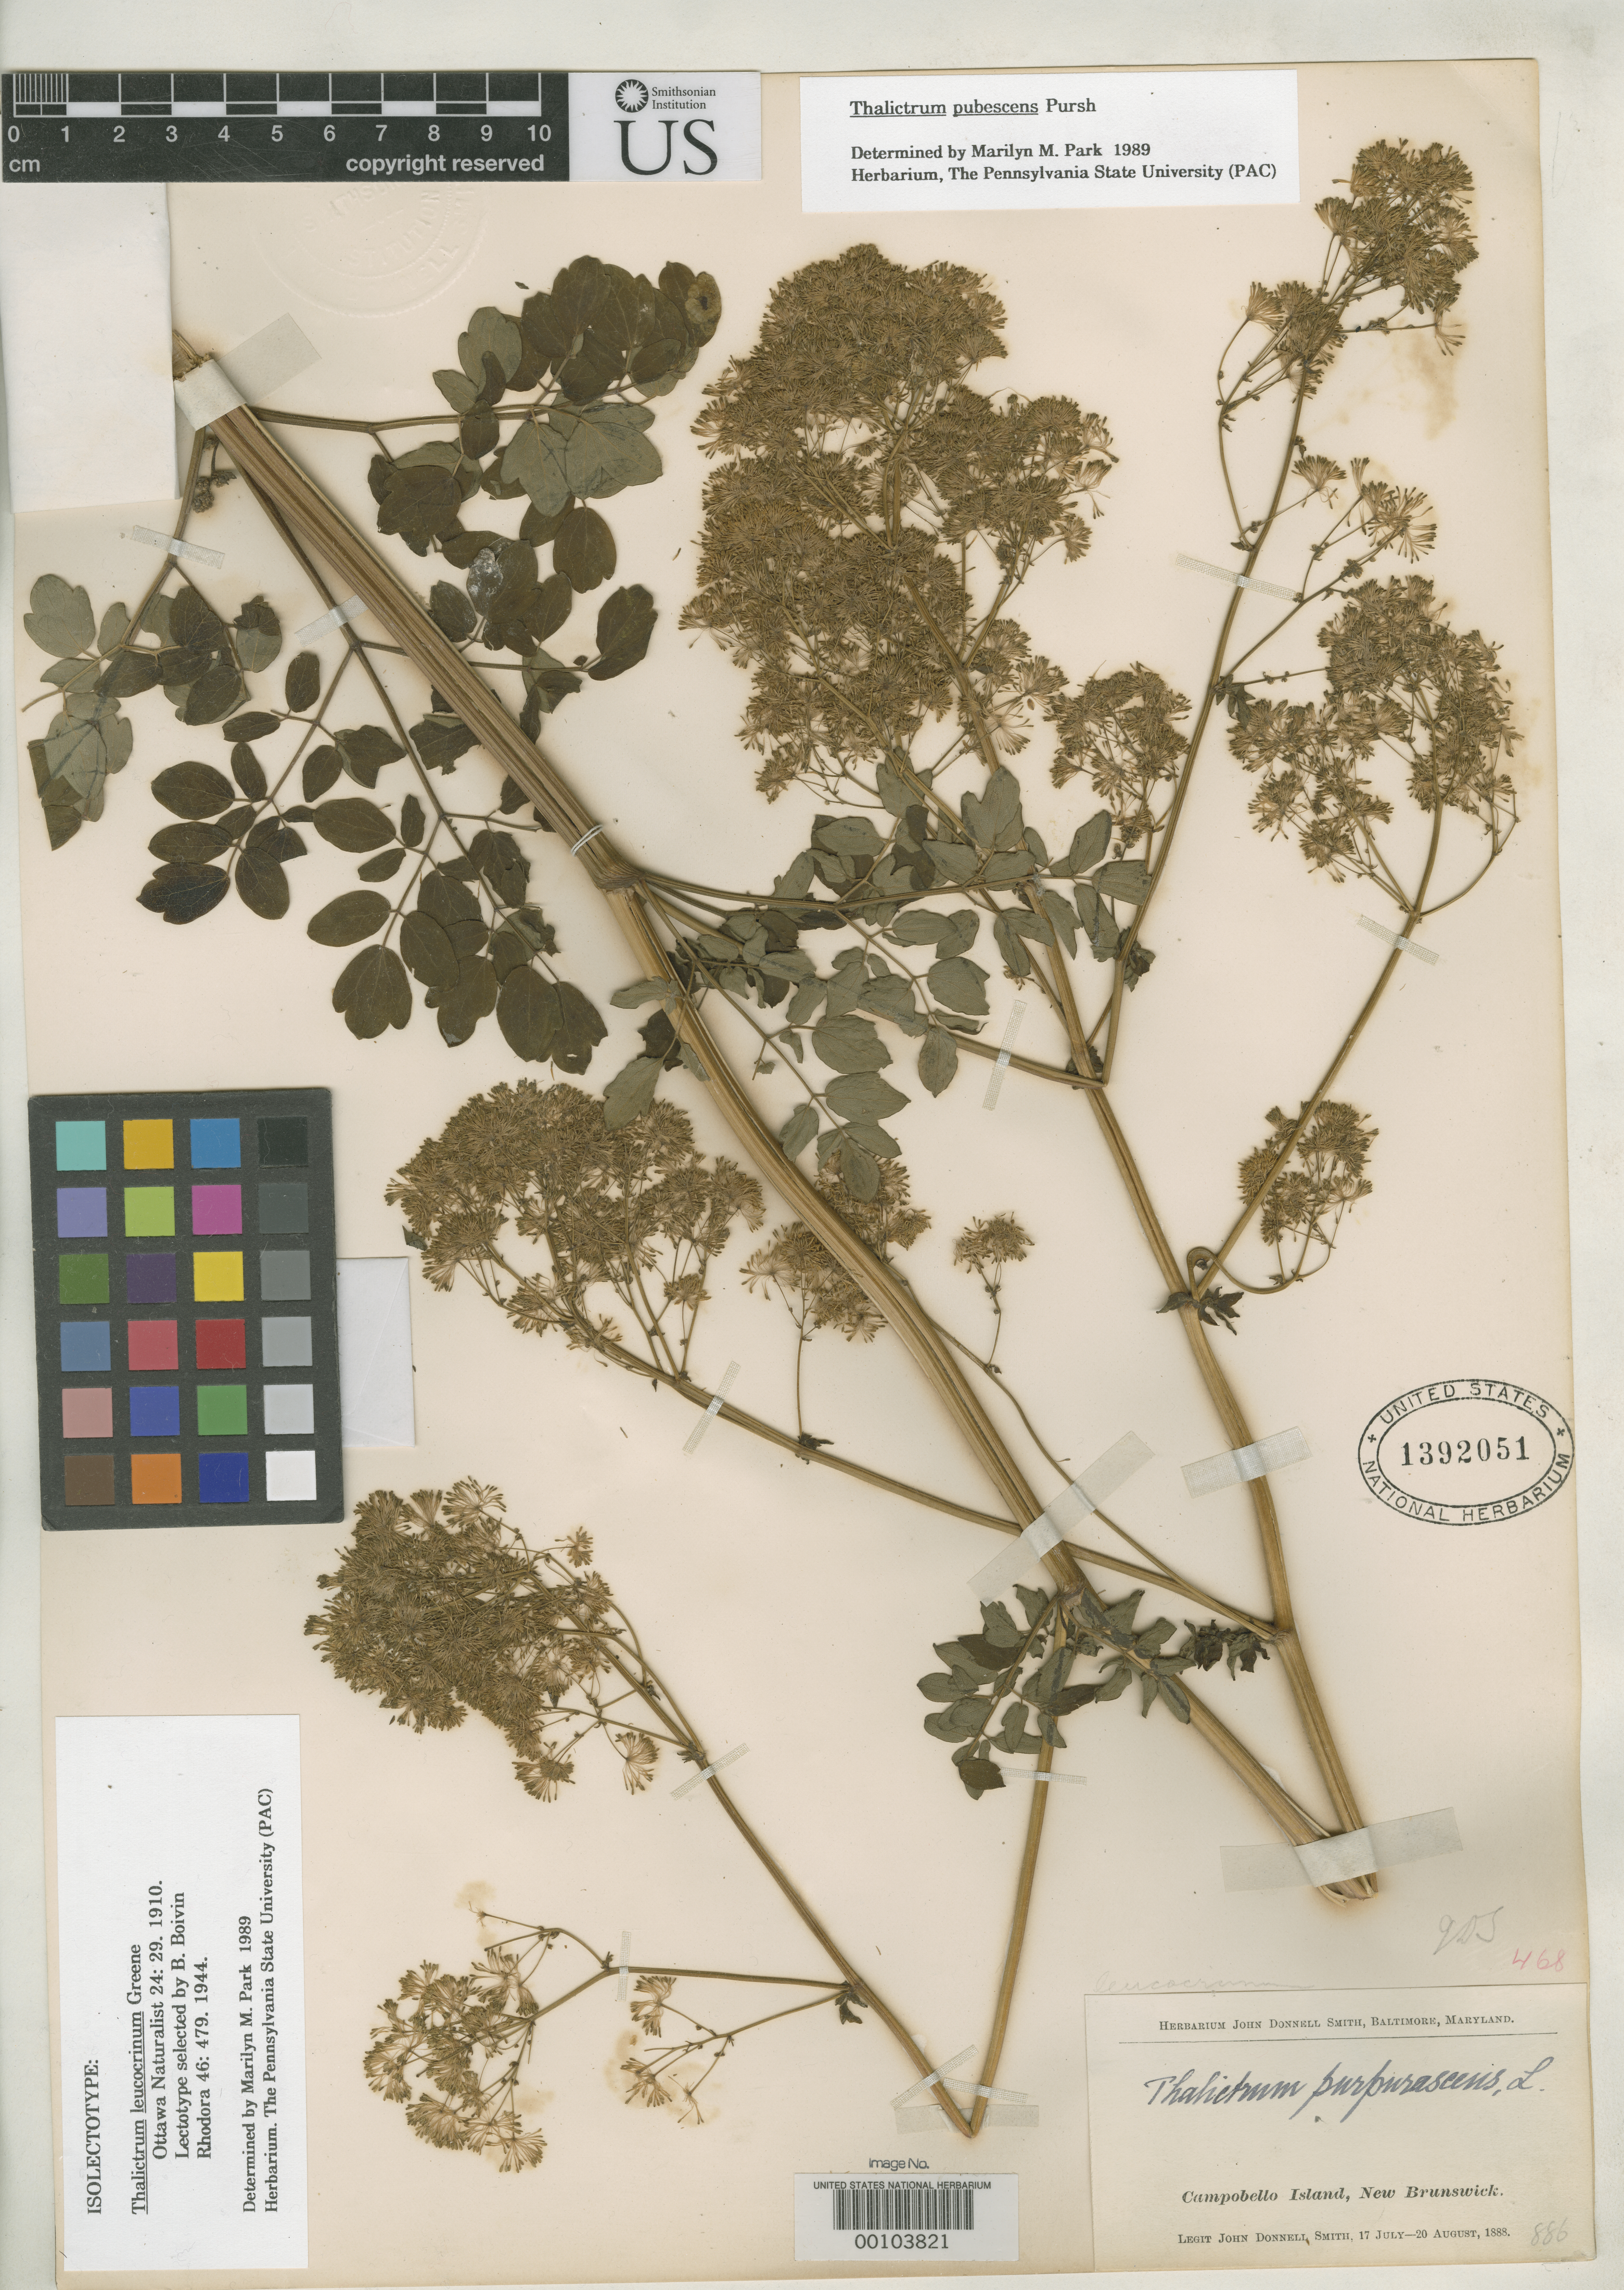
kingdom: Plantae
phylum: Tracheophyta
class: Magnoliopsida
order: Ranunculales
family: Ranunculaceae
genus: Thalictrum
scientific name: Thalictrum leucocrinum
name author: Greene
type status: Isolectotype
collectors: J. Donnell Smith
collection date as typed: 17 Jul 1888 to 20 Aug 1888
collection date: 1888-07-17/1888-08-20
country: Canada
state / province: New Brunswick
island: Campobello Island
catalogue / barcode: US 1392051